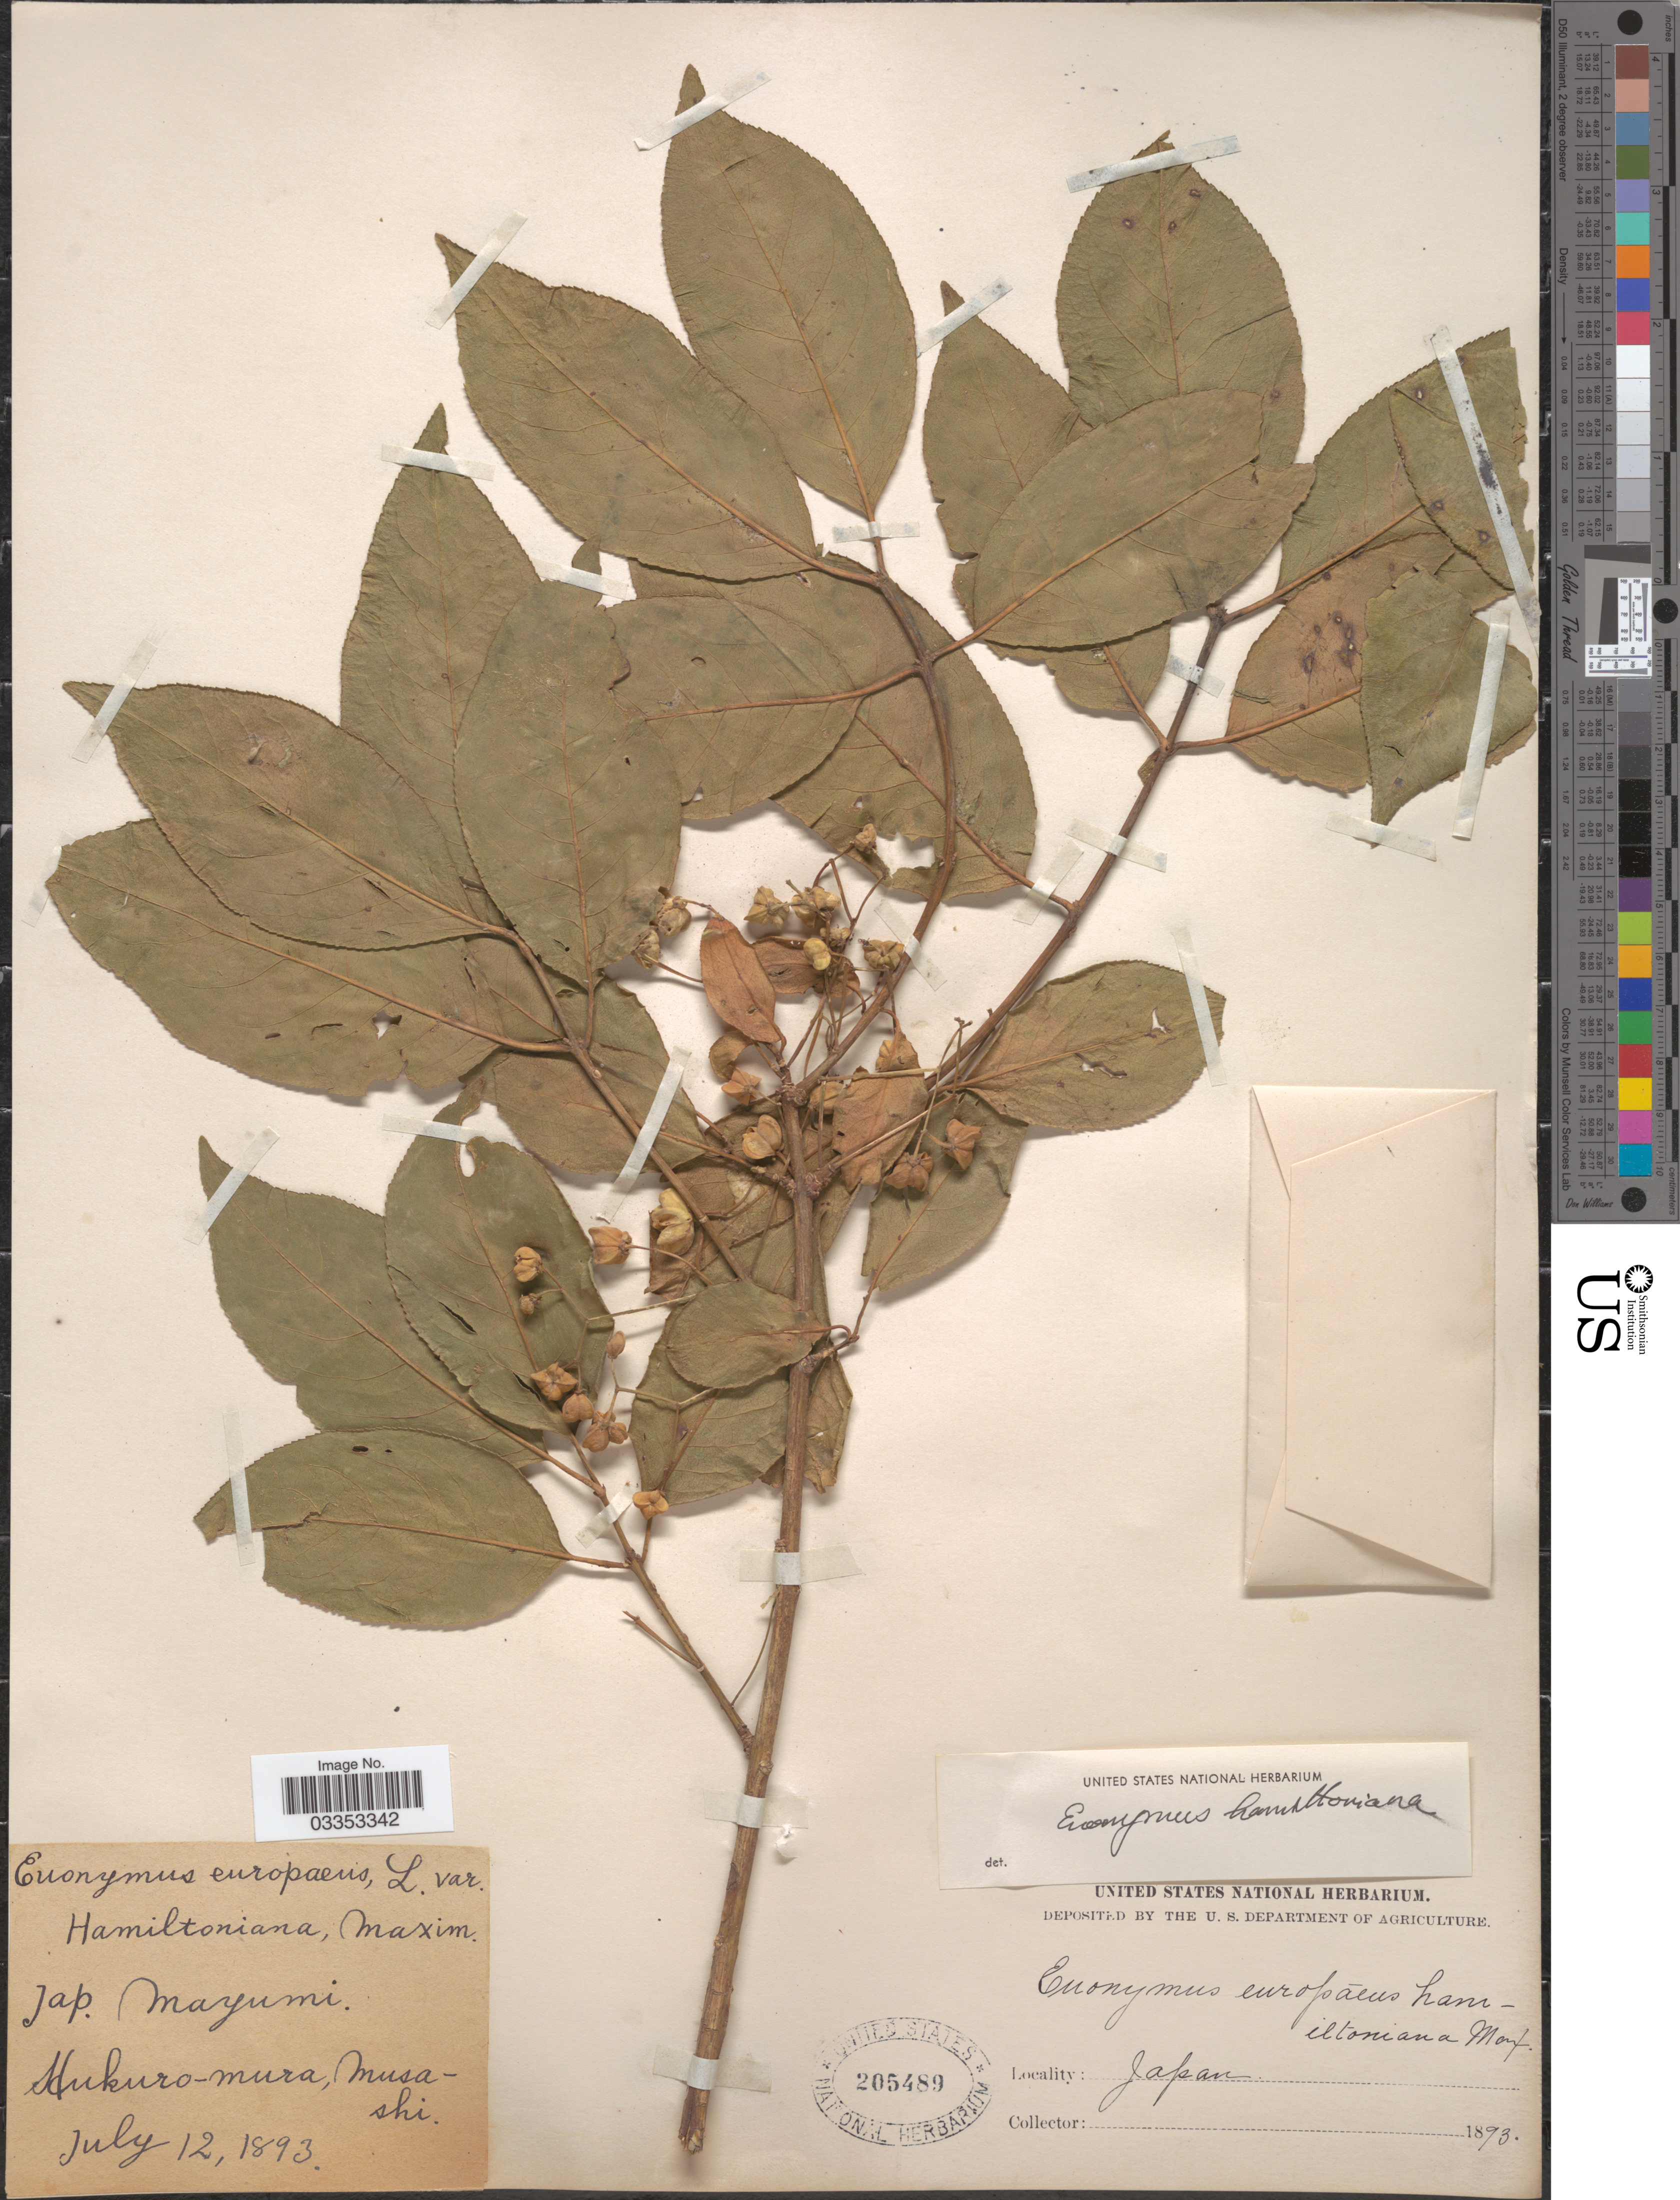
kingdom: Plantae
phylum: Tracheophyta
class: Magnoliopsida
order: Celastrales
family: Celastraceae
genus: Euonymus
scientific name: Euonymus hamiltonianus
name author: Wall.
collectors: ex herb. United States National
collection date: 1893-07-12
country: Japan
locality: Hukuro-mura, Musashi.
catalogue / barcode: US 205489